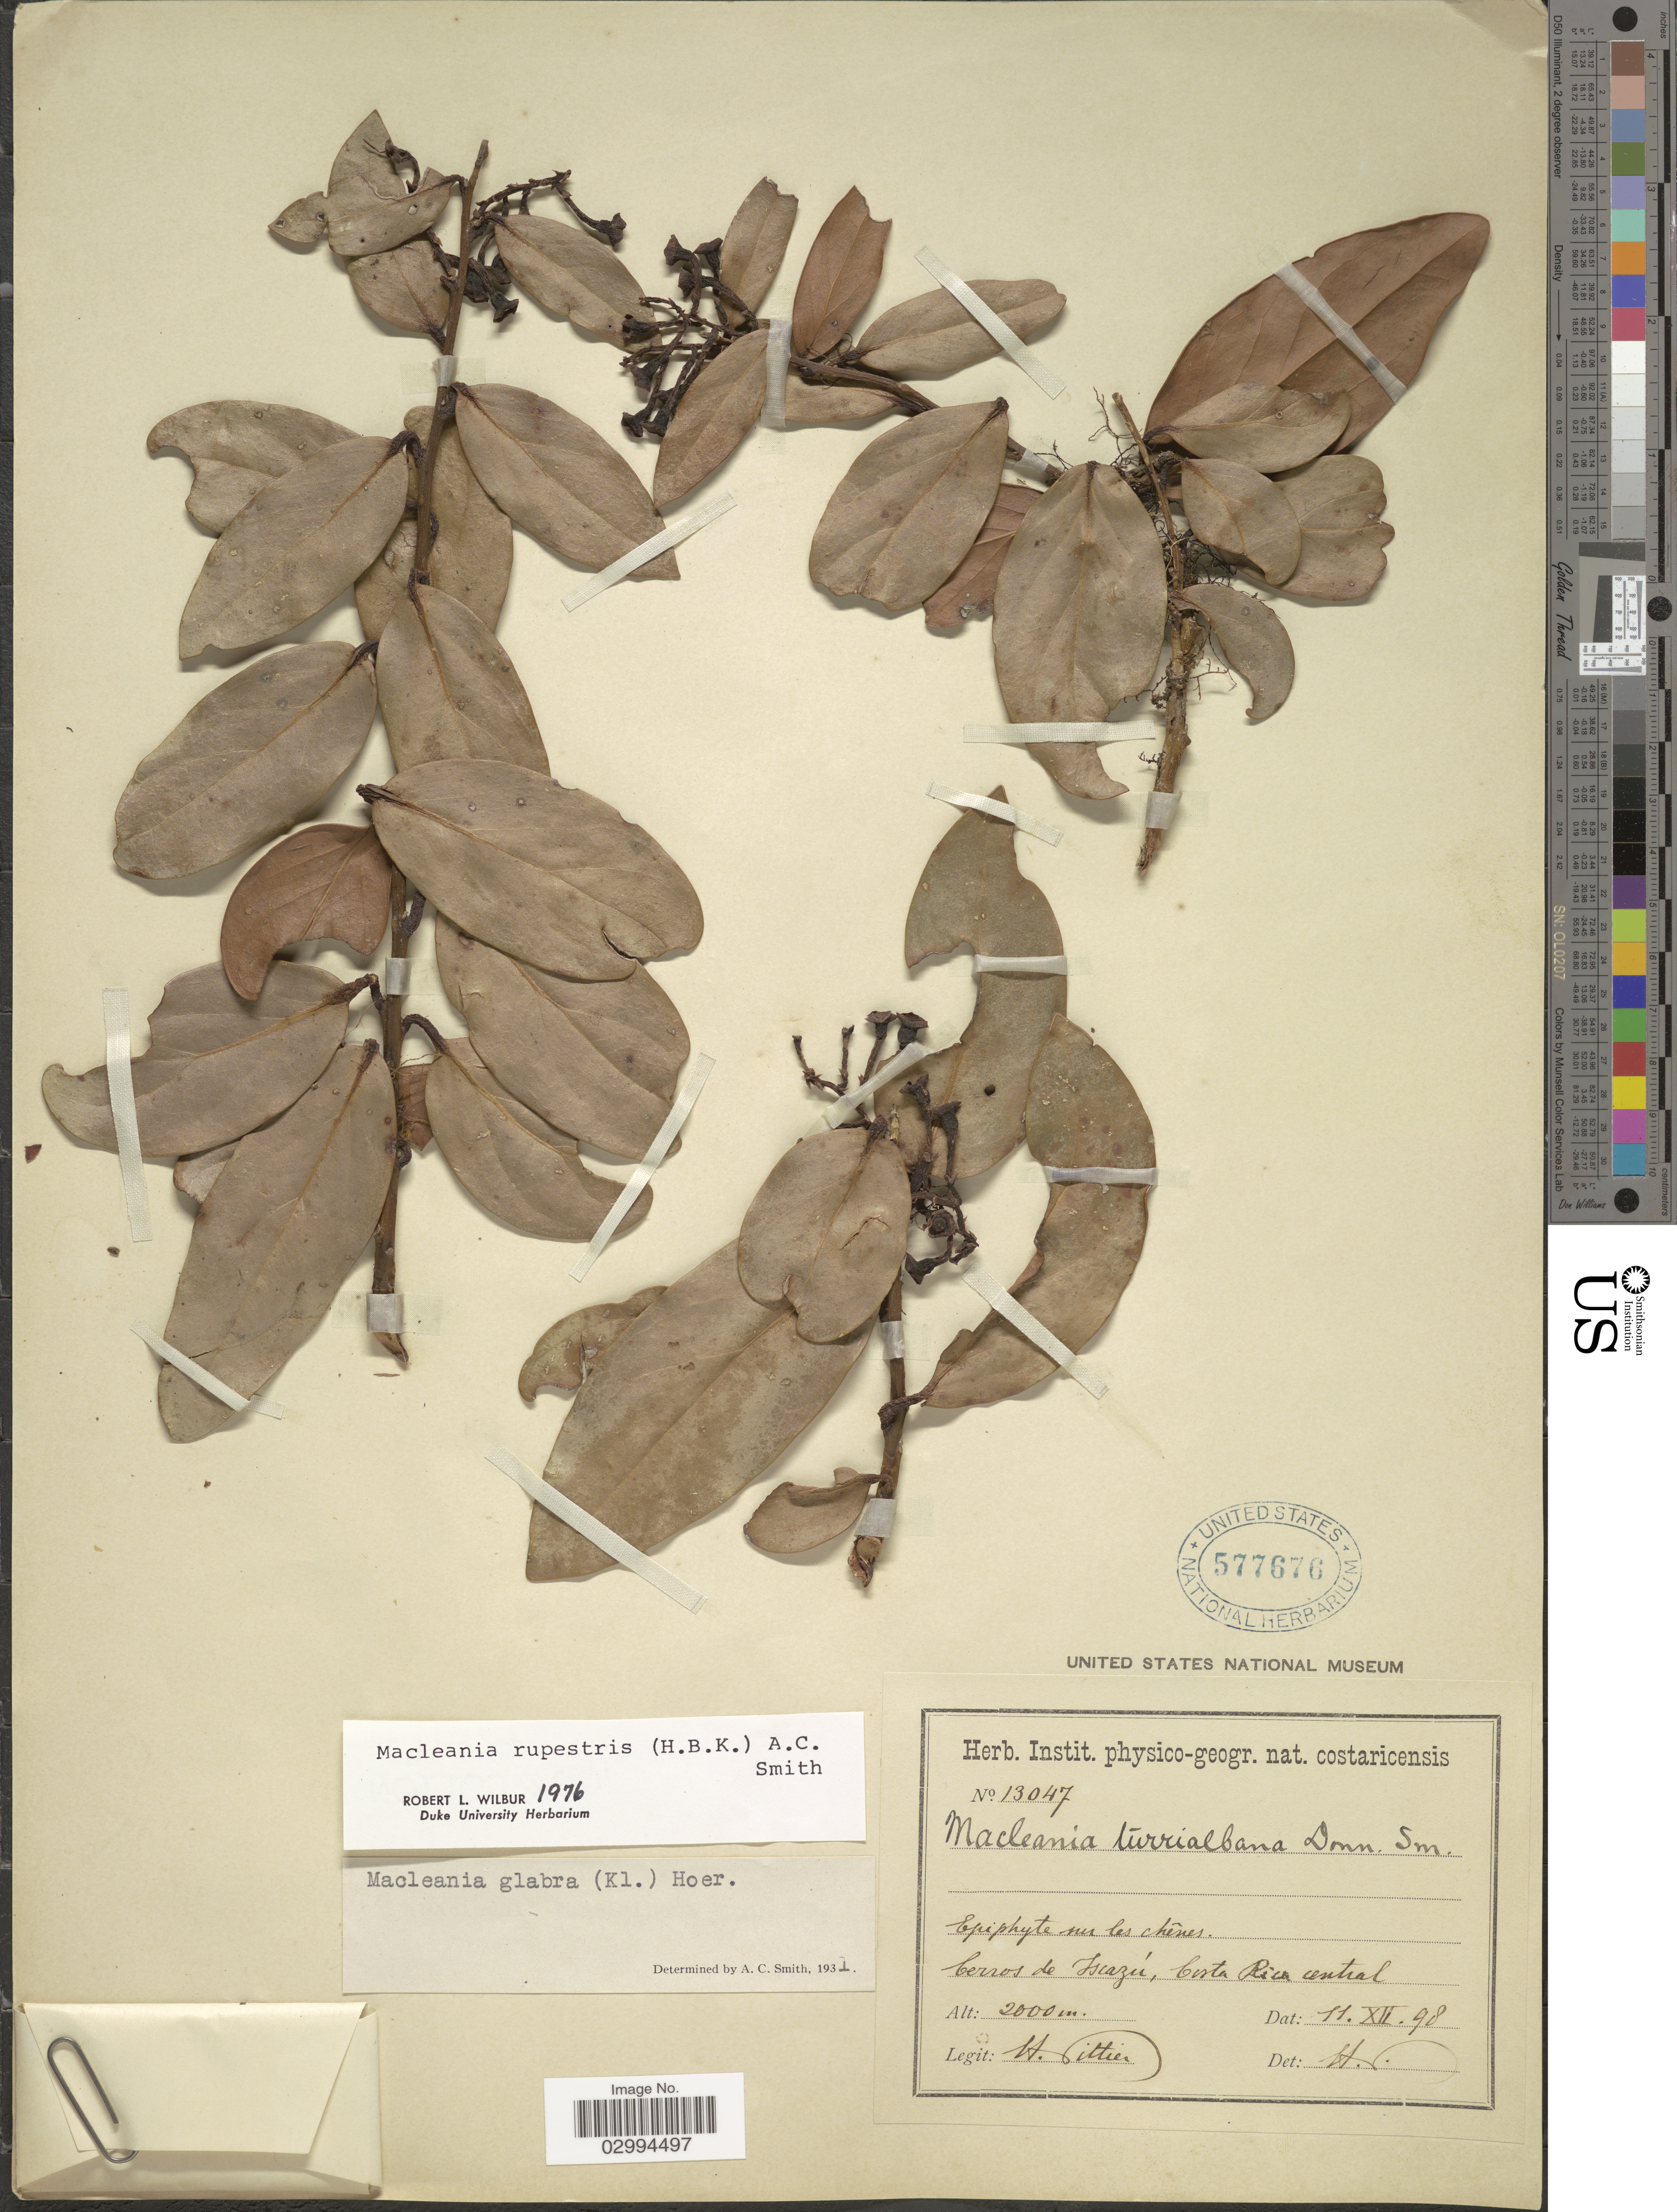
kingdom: Plantae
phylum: Tracheophyta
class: Magnoliopsida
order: Ericales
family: Ericaceae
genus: Macleania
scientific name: Macleania rupestris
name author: (Kunth) A.C. Sm.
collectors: H. F. Pittier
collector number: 13047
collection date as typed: Transcribed d/m/y: 11/12/98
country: Costa Rica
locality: Cerros de Iscazú, Costa Rica central.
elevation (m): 2000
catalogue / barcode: US 577676